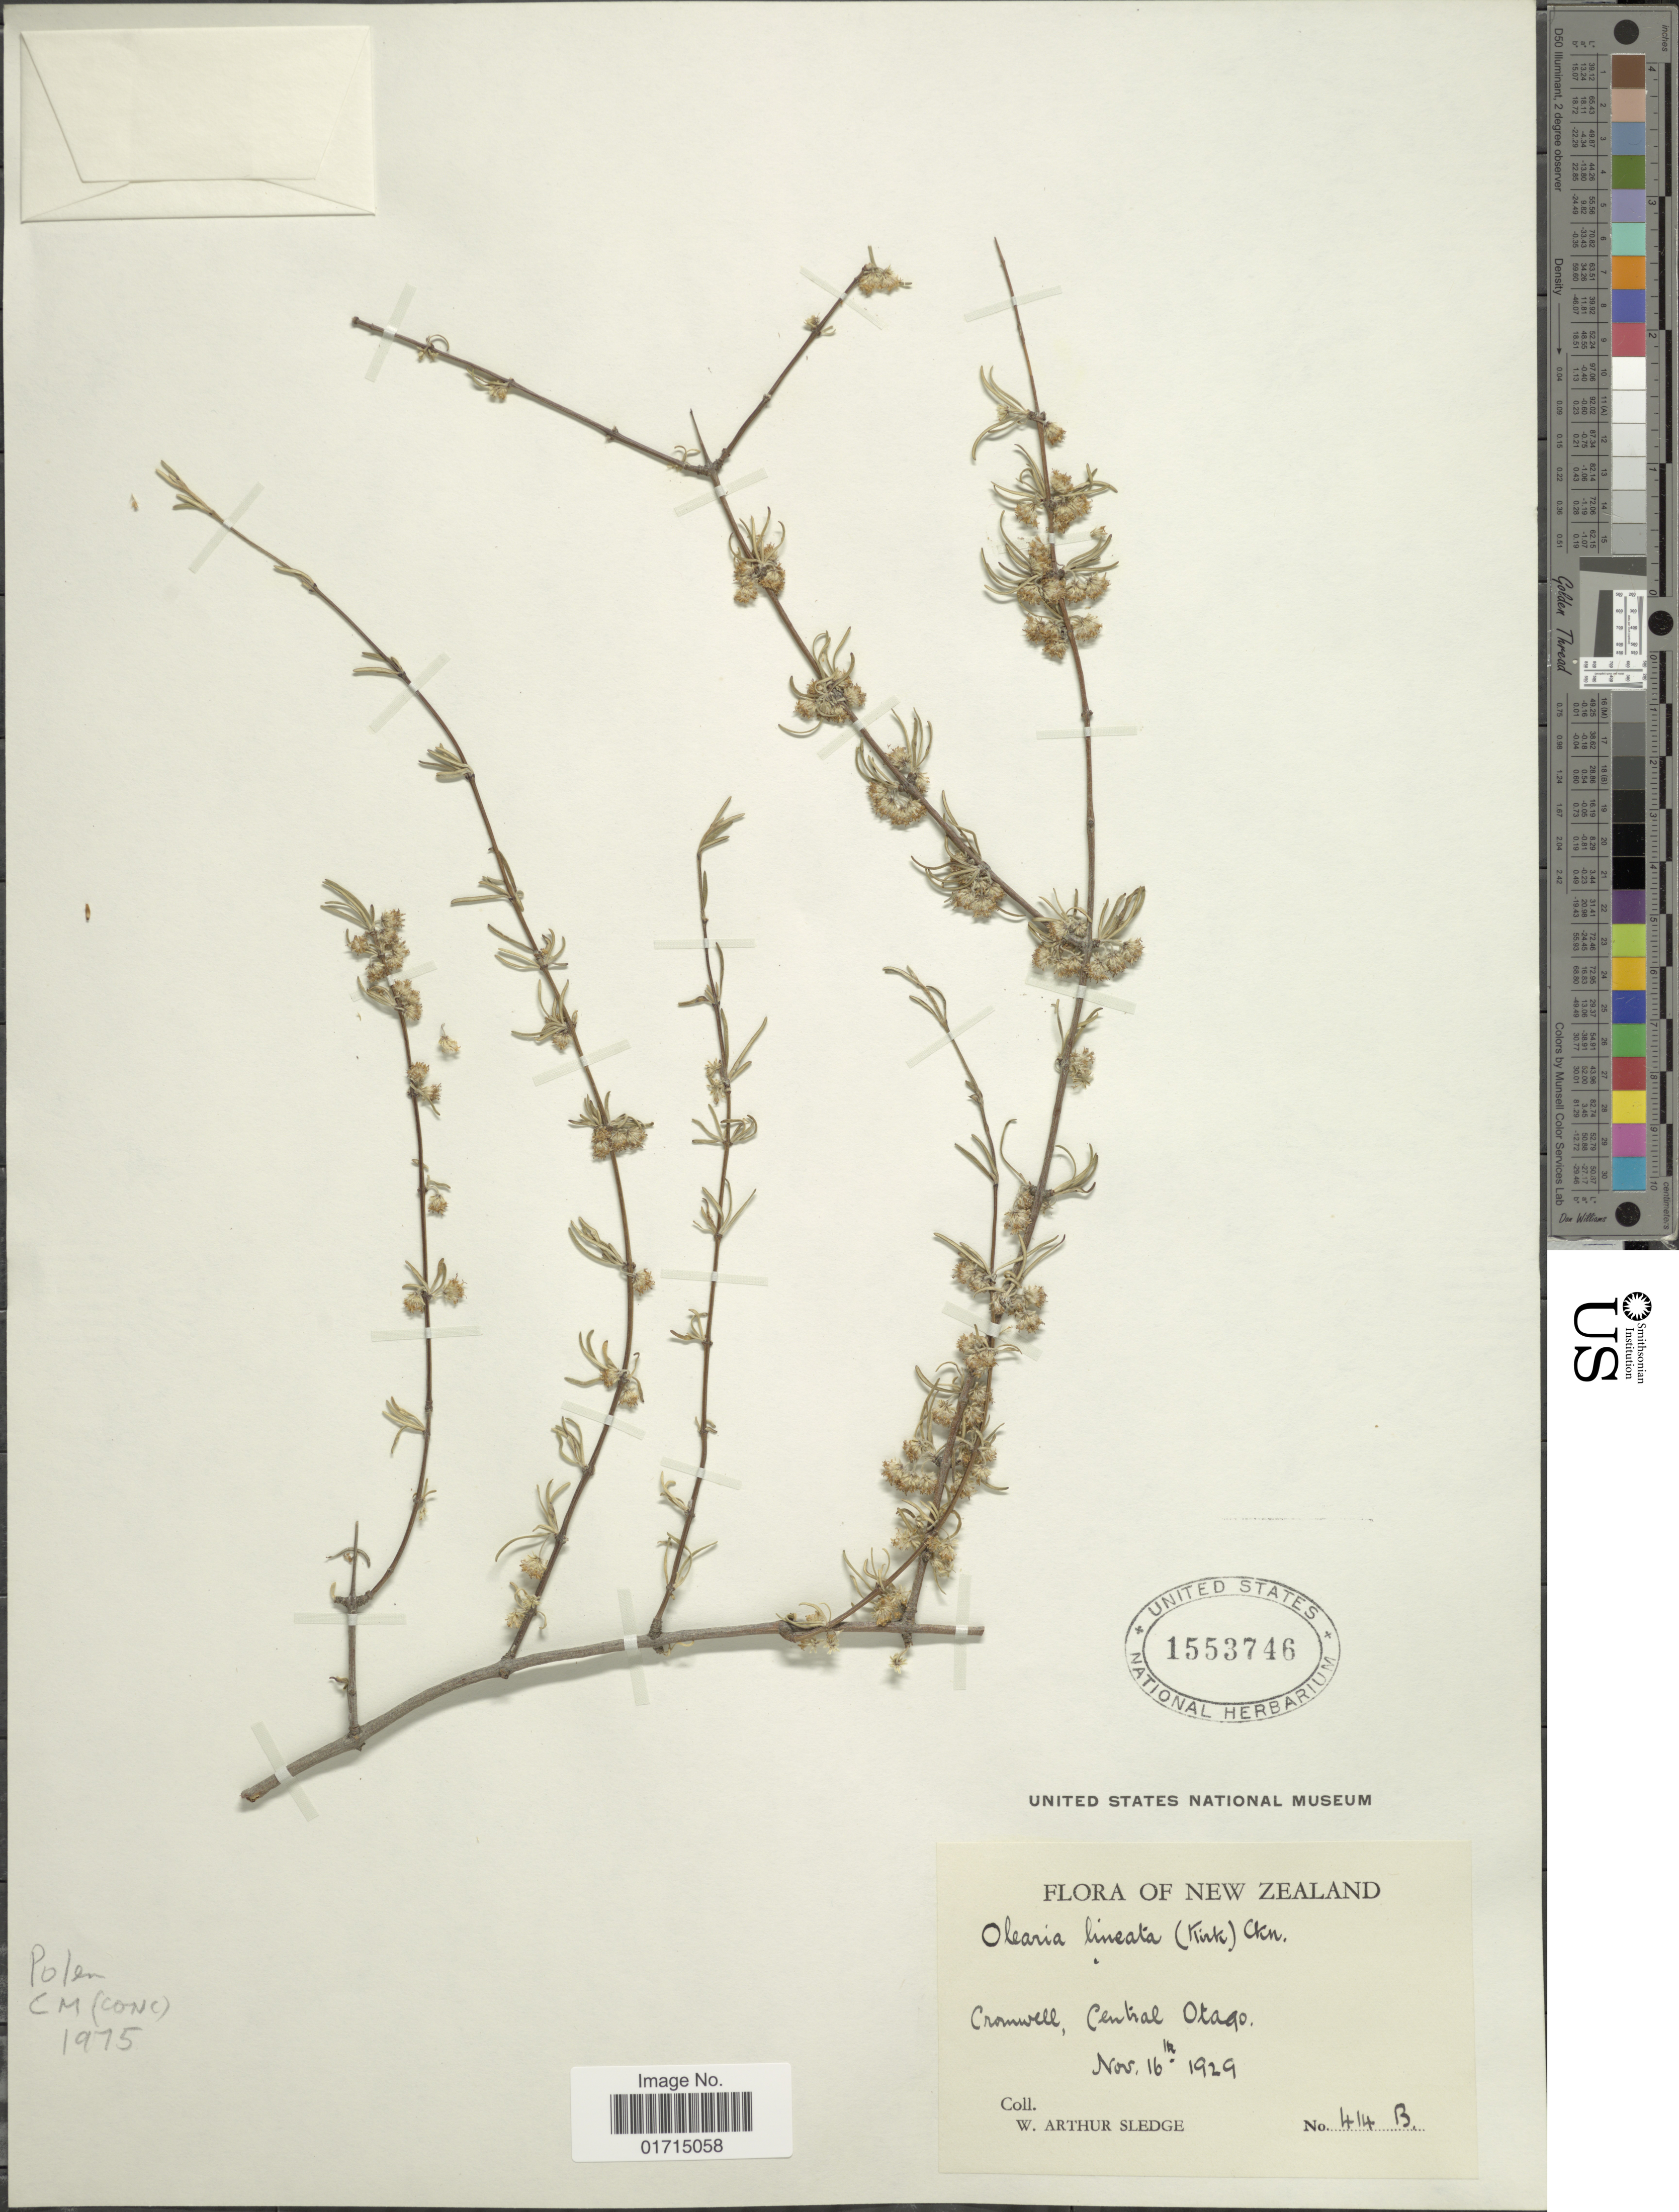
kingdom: Plantae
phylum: Tracheophyta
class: Magnoliopsida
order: Asterales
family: Asteraceae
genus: Olearia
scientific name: Olearia lineata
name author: (Kirk) Cockayne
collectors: W. A. Sledge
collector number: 414 b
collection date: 1929-11-16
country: New Zealand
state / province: Otago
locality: Cromwell, Central Otago. New Zealand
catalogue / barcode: US 1553746